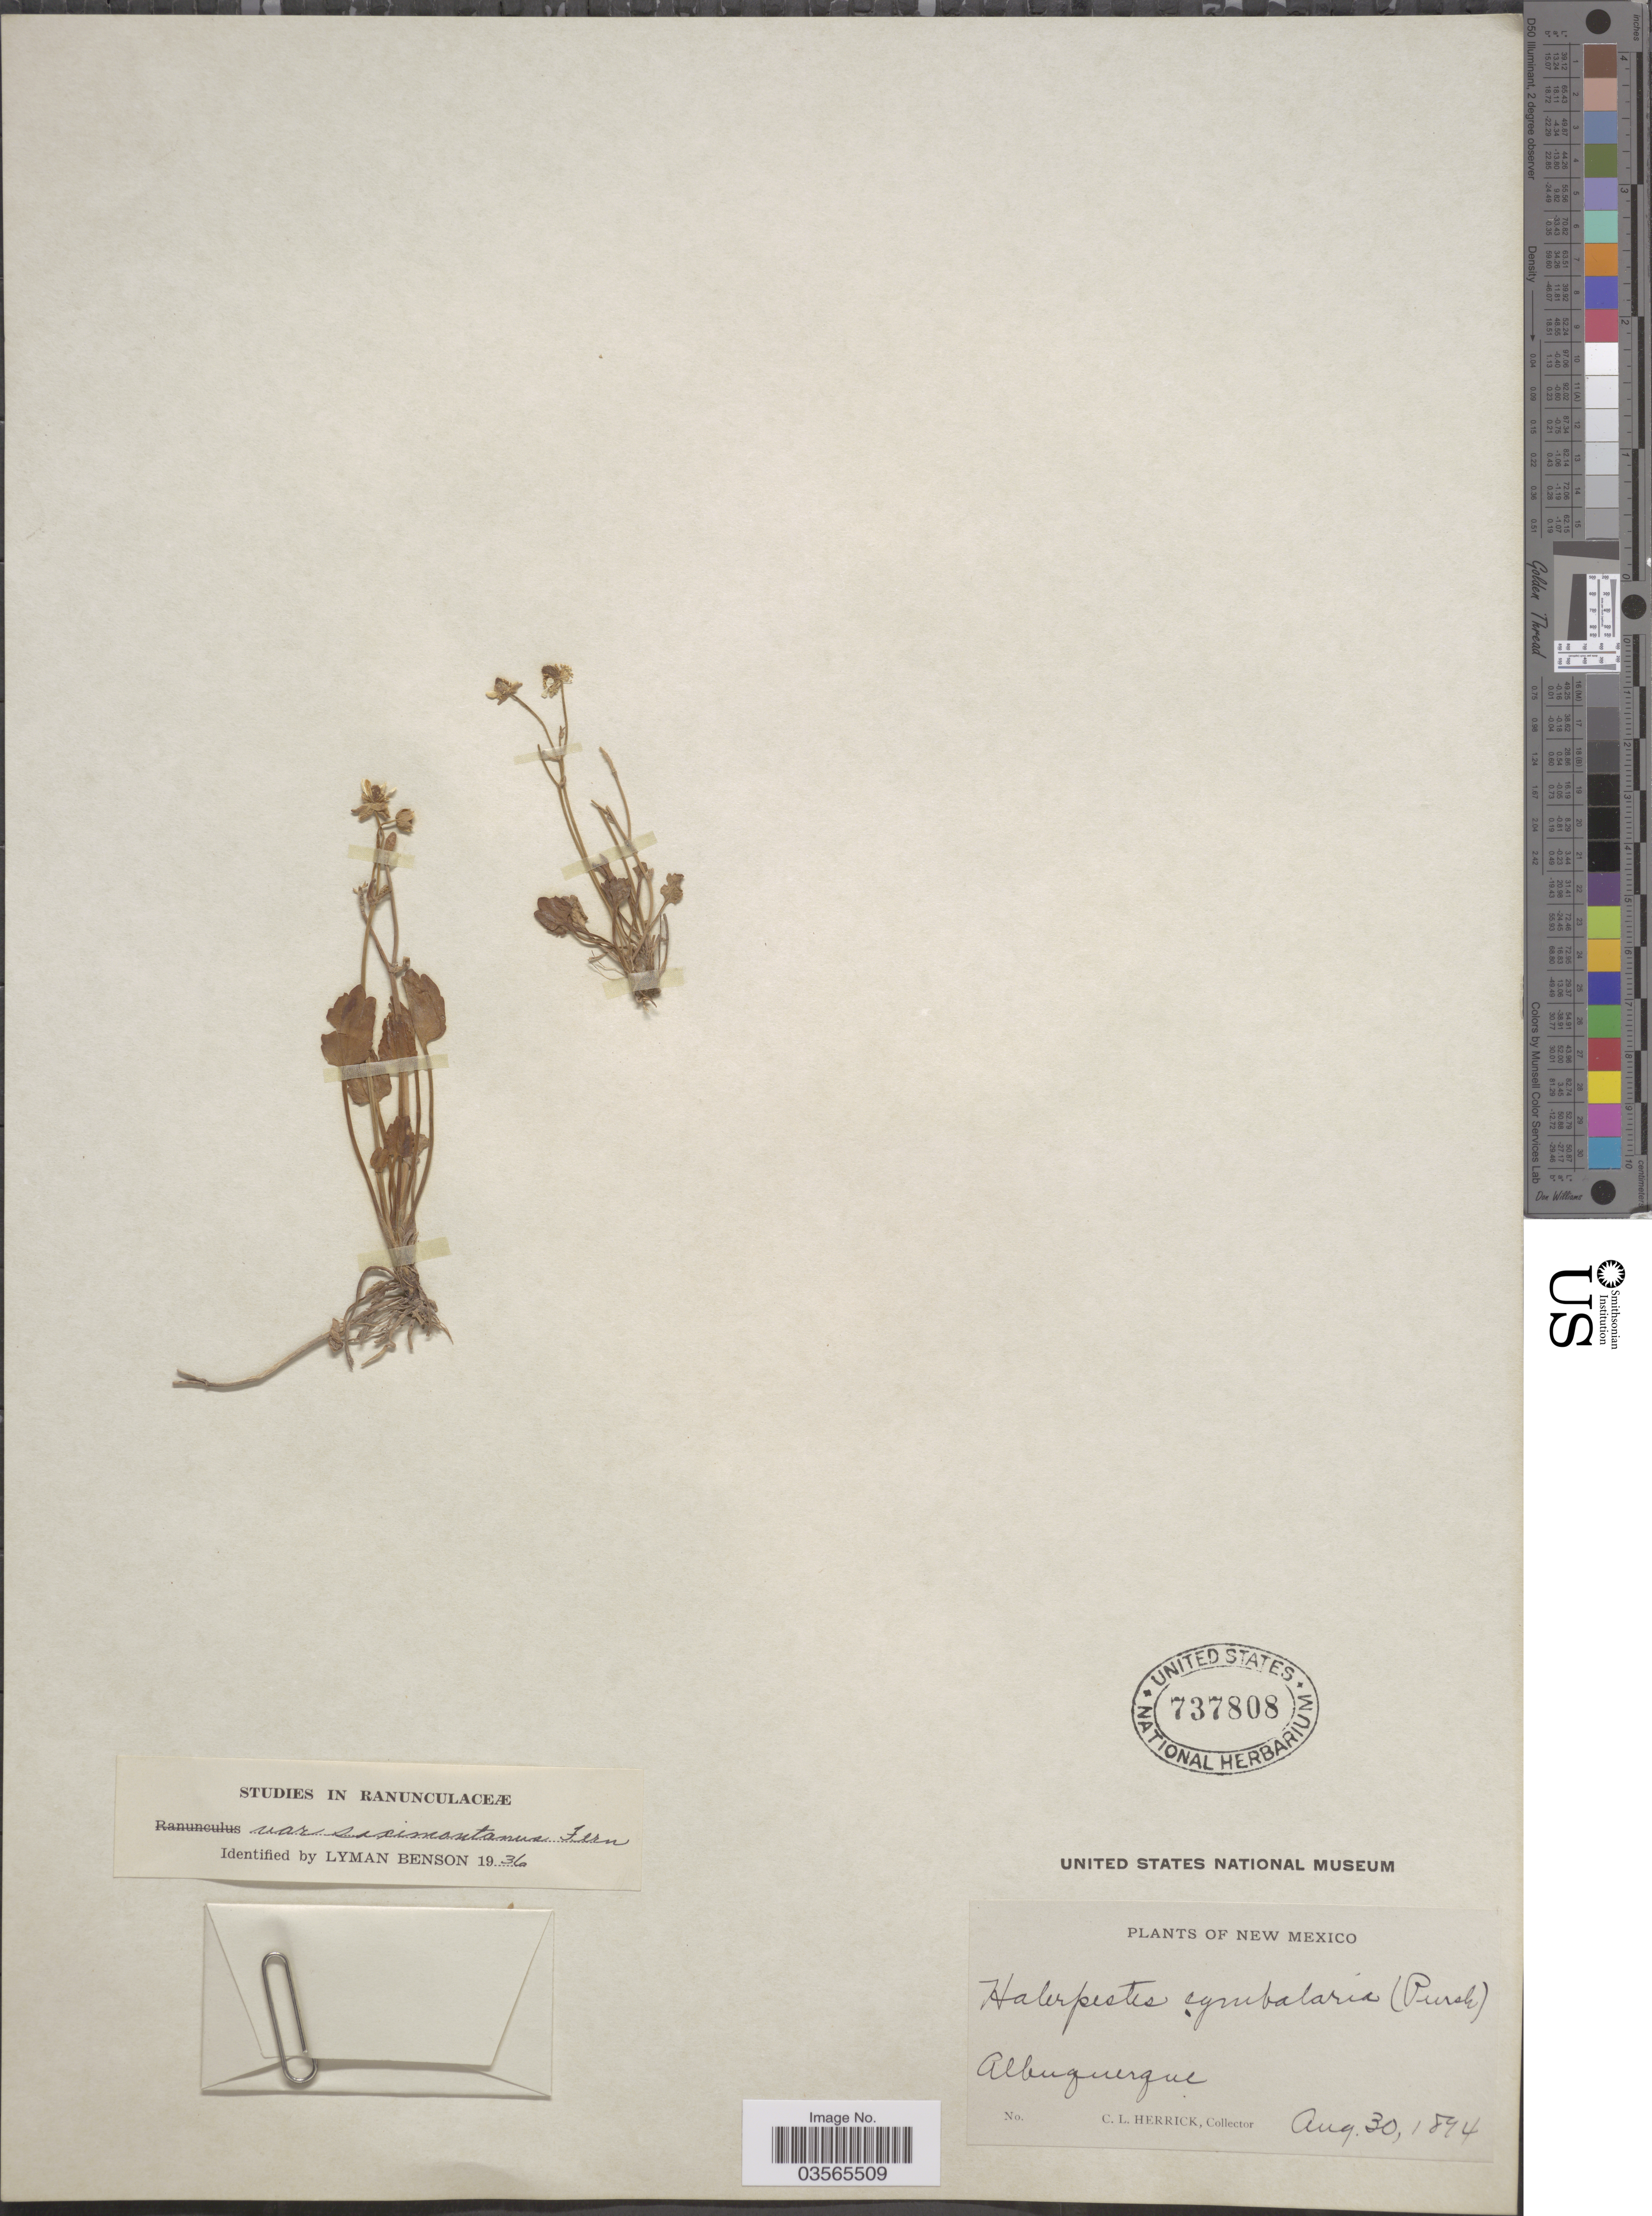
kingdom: Plantae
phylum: Tracheophyta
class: Magnoliopsida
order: Ranunculales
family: Ranunculaceae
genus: Halerpestes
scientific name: Halerpestes cymbalaria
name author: (Pursh) Greene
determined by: Strong, M. T., (US), Smithsonian Institution - National Museum of Natural History (UNITED STATES)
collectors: C. Herrick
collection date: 1894-08-30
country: United States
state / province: New Mexico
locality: Albuquerque.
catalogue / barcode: US 737808